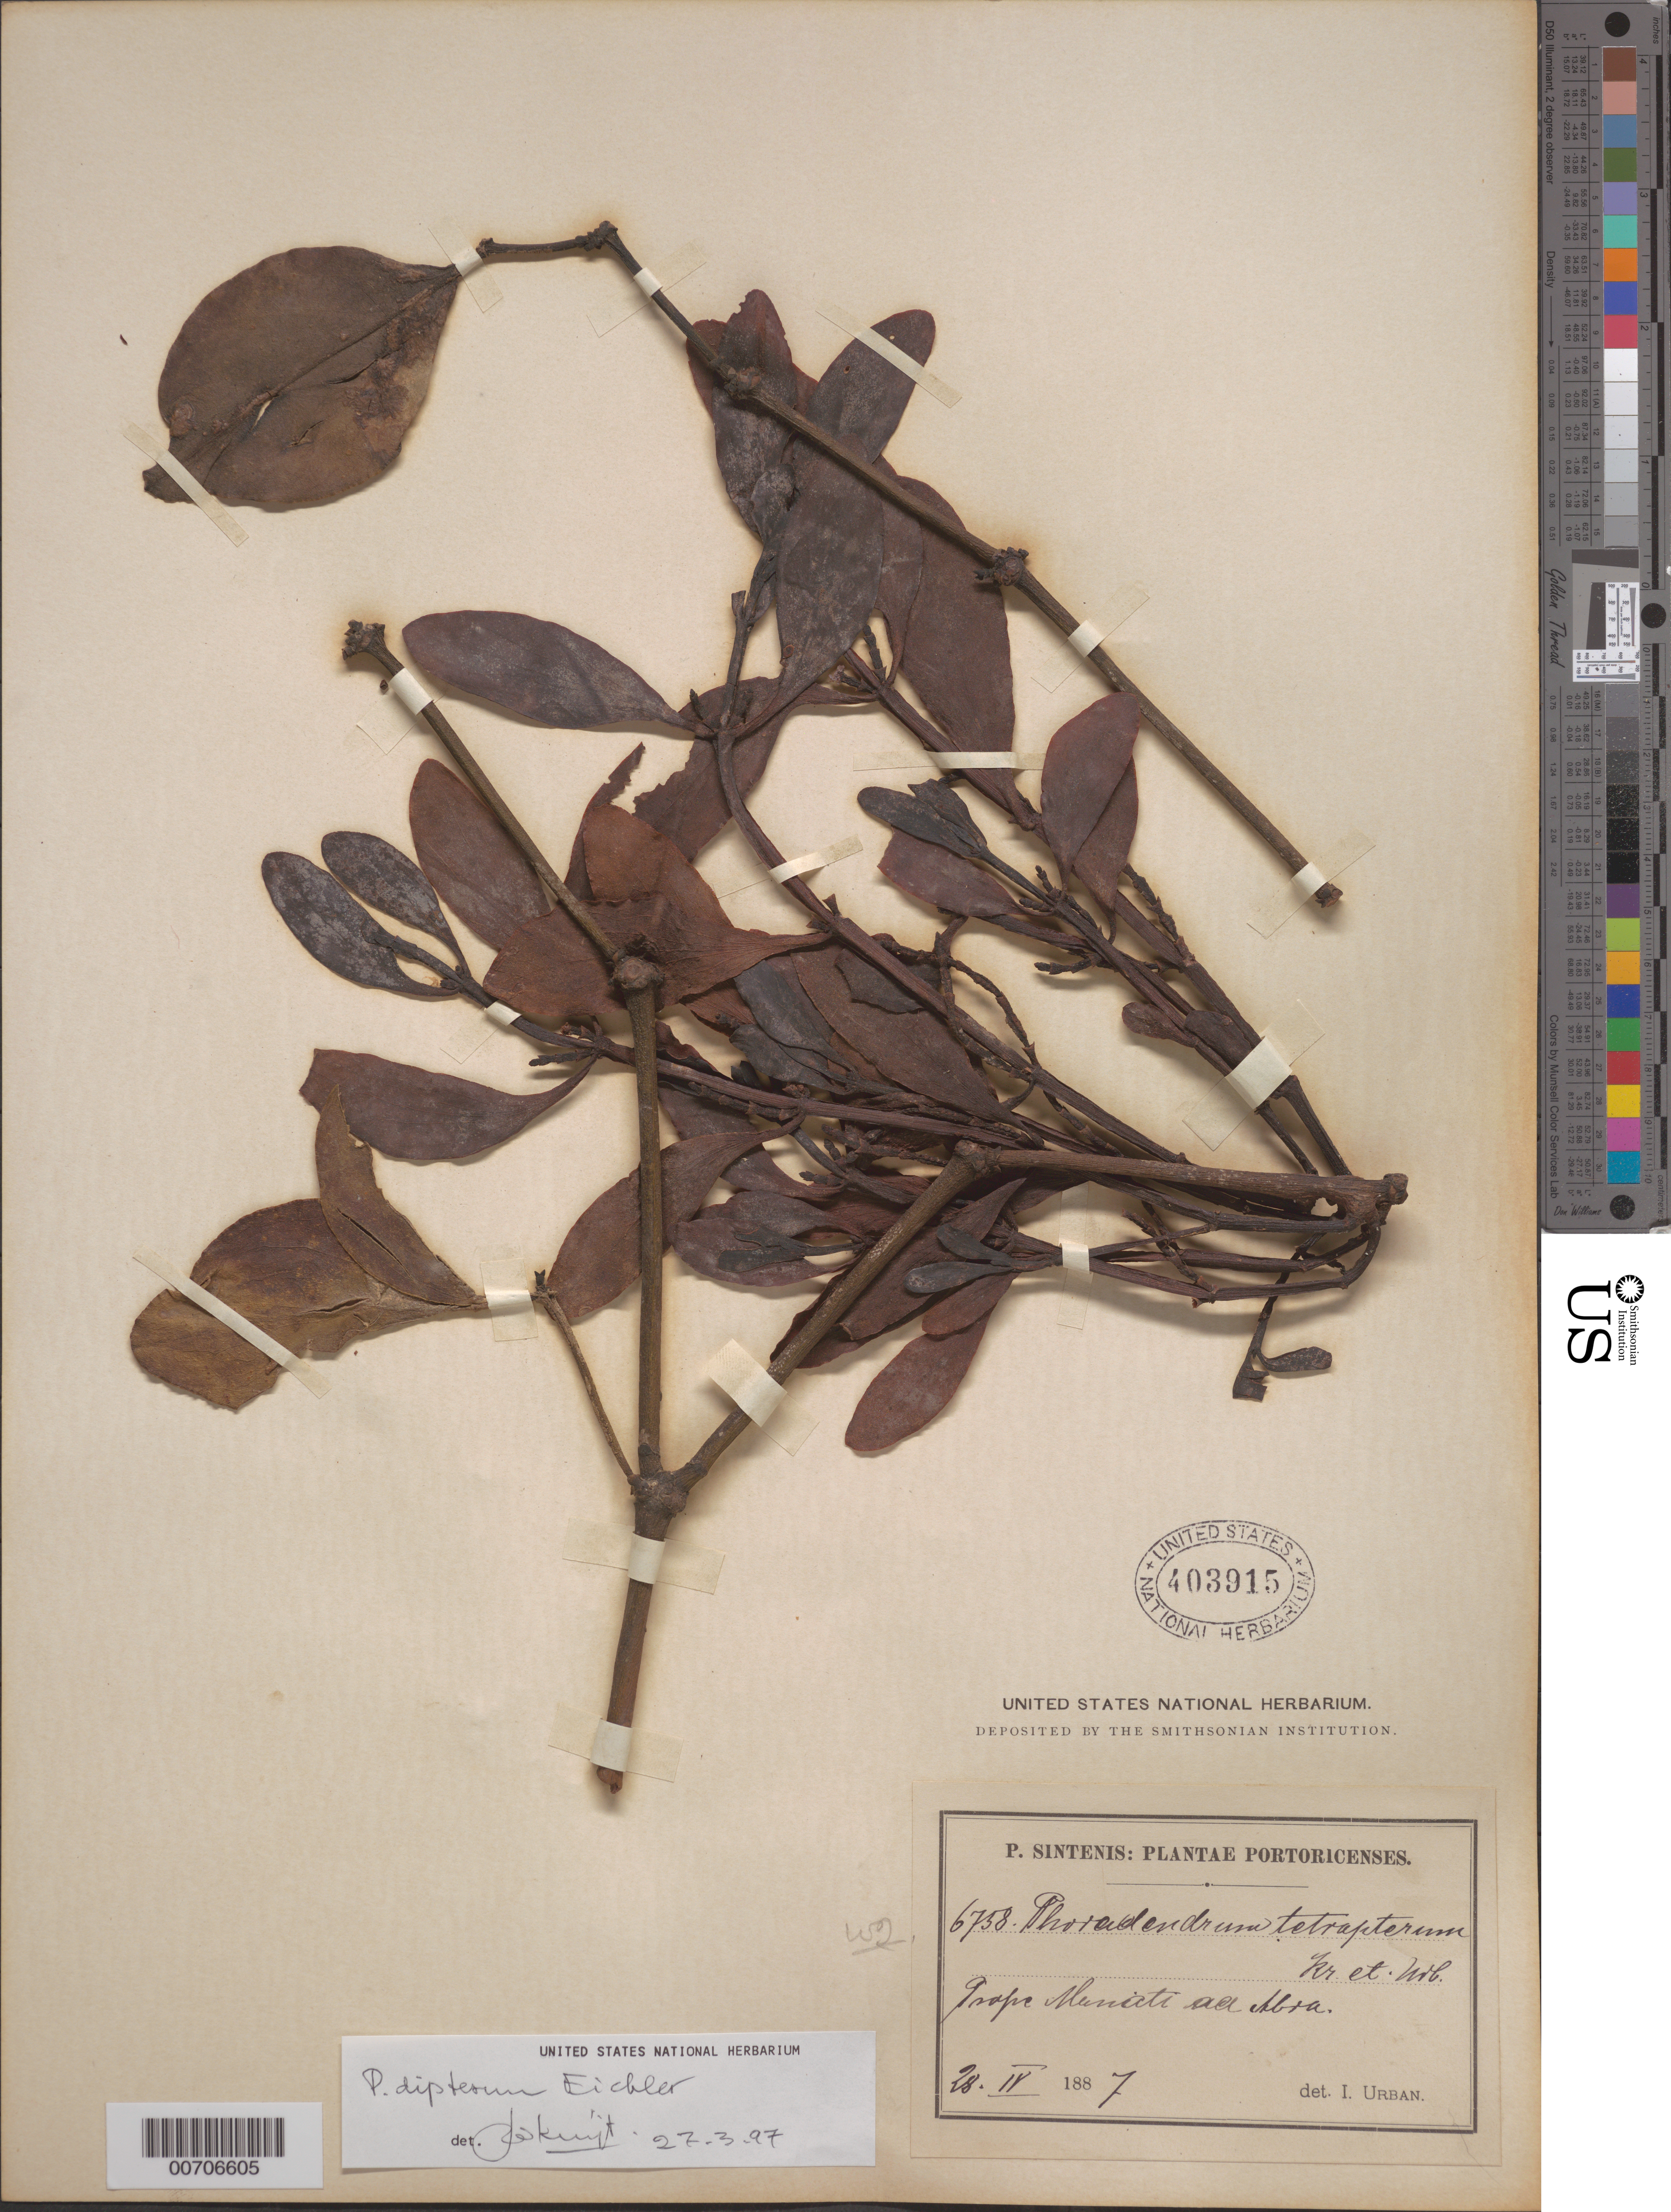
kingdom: Plantae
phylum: Tracheophyta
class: Magnoliopsida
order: Santalales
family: Viscaceae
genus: Phoradendron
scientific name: Phoradendron dipterum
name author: Eichler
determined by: Kuijt, Job, (CANADA)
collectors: P. Sintenis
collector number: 6758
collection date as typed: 28 May 1887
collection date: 1887-05-28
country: Puerto Rico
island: Greater Antilles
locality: Prope Manati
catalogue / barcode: US 403915